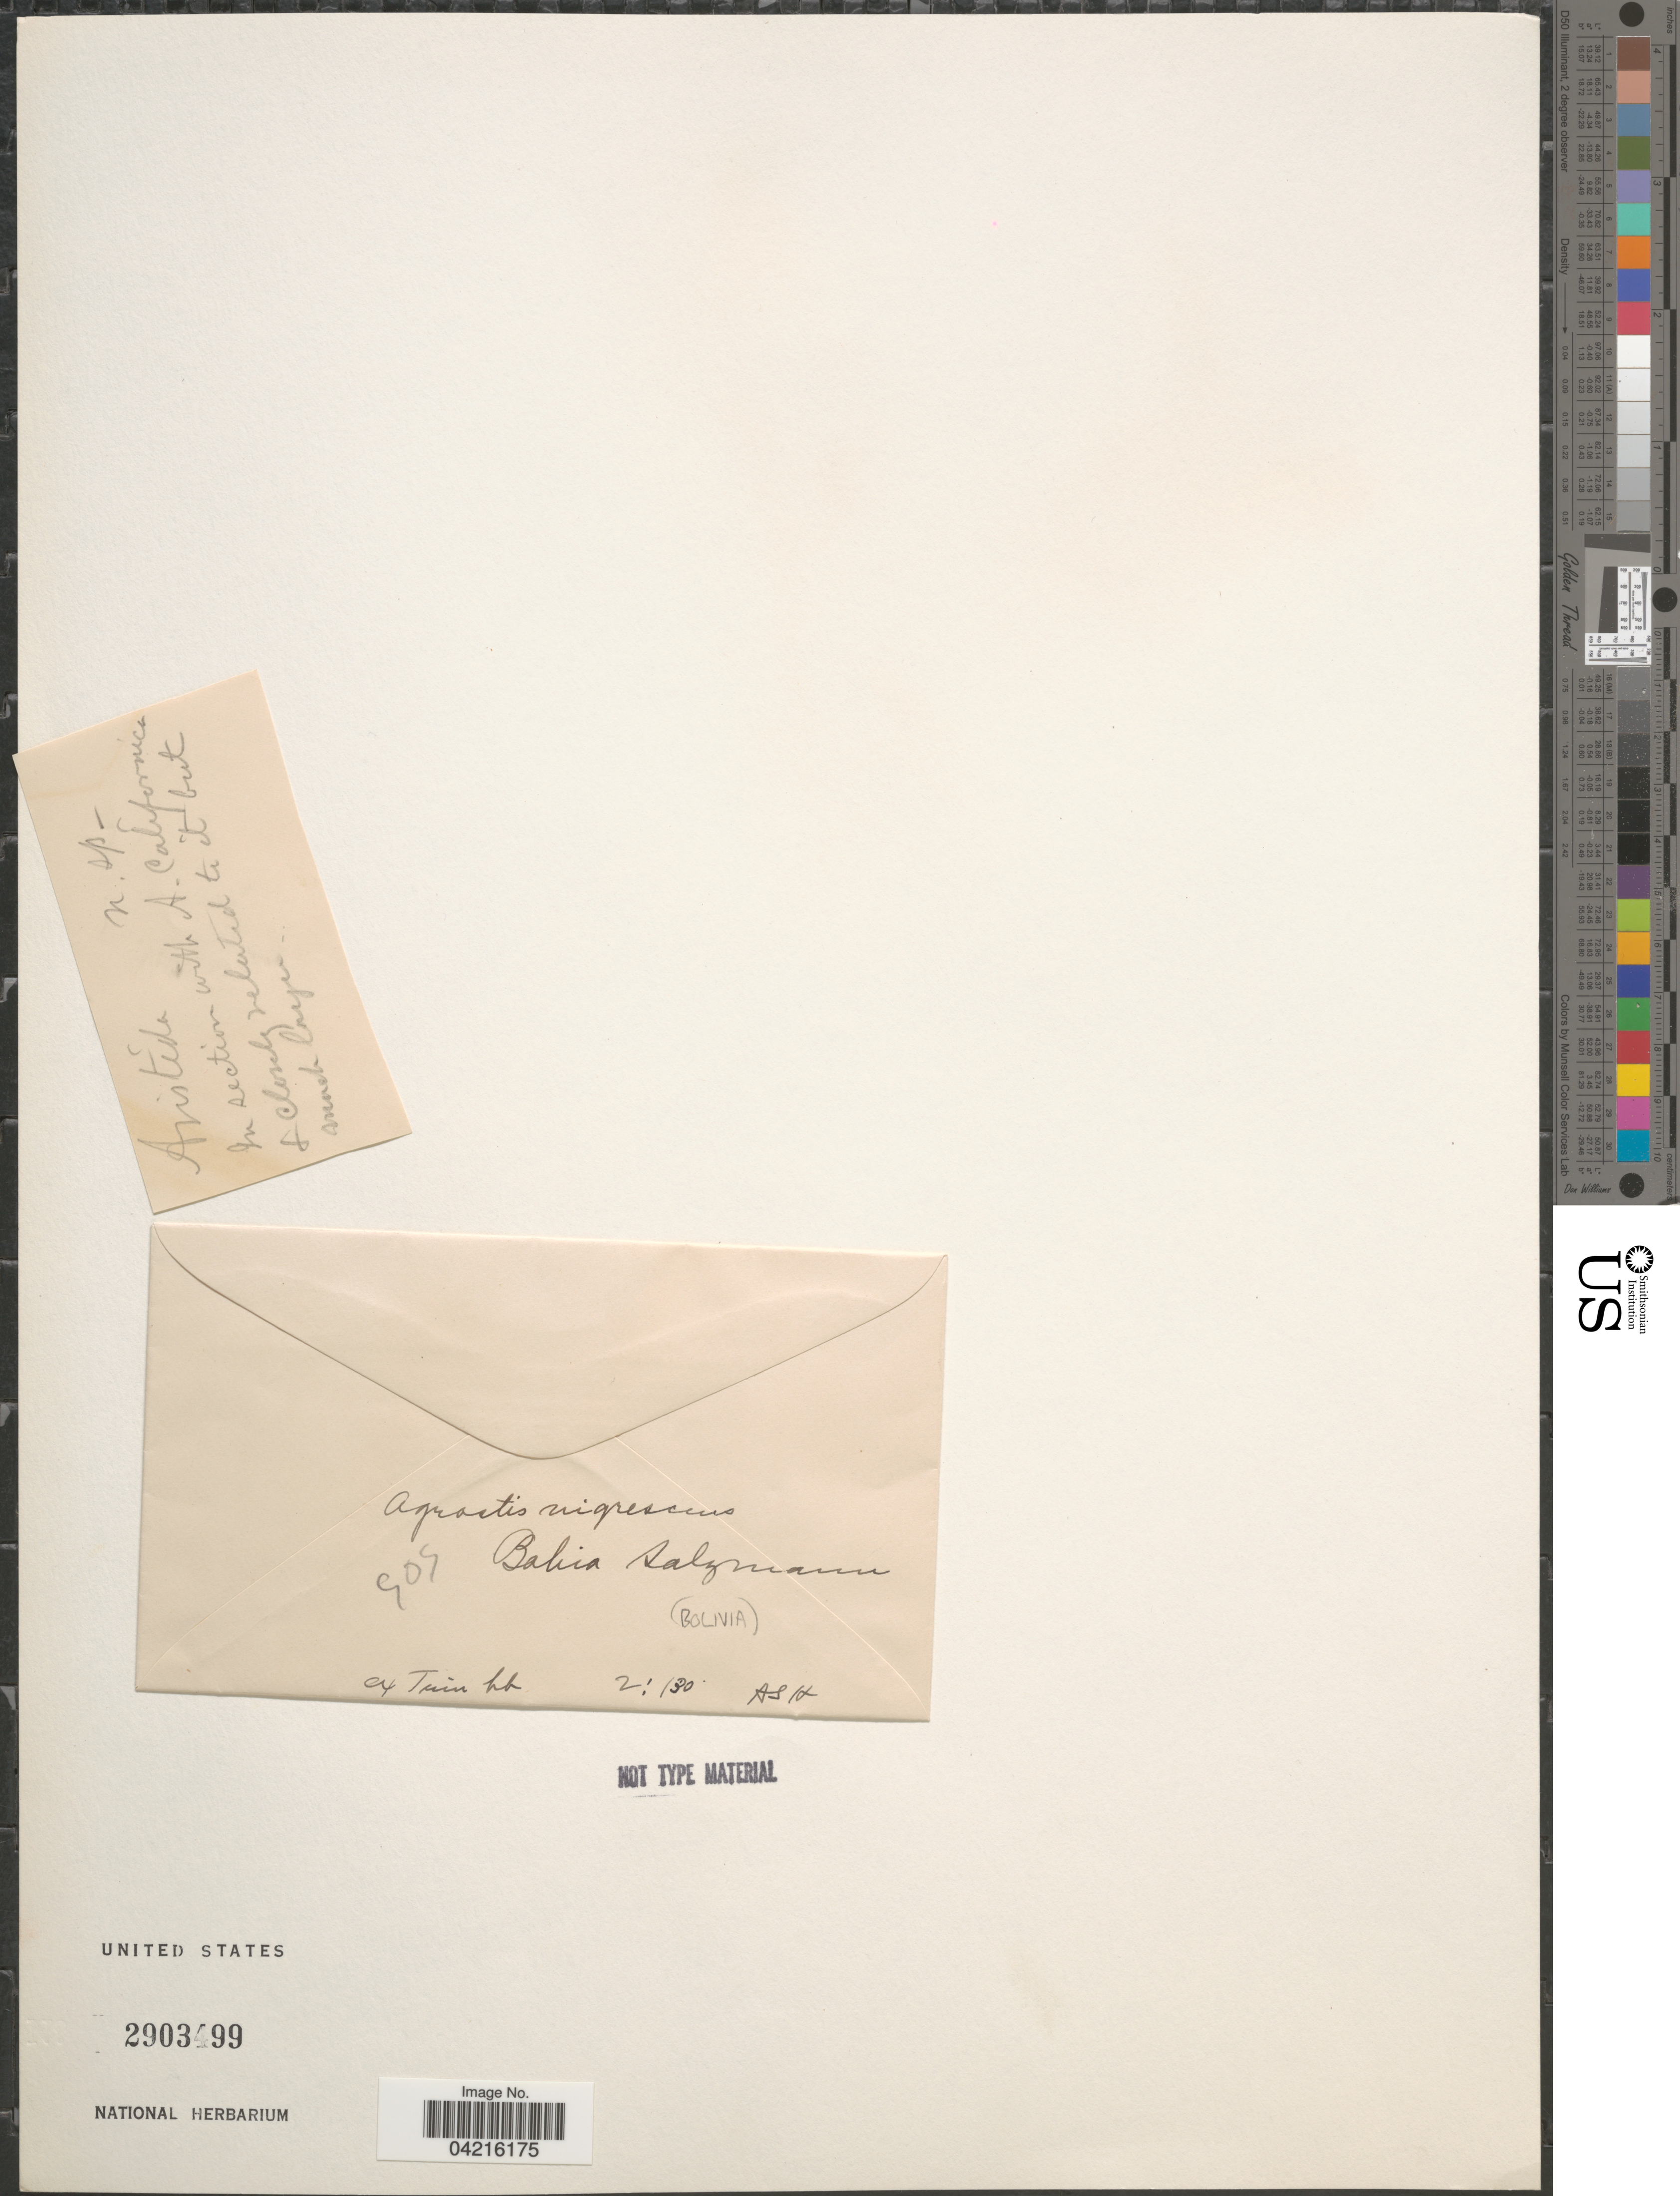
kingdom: Plantae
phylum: Tracheophyta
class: Liliopsida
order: Poales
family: Poaceae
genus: Aristida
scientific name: Aristida sp.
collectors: -- Salzmann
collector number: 909*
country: Bolivia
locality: Bahia.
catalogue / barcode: US 2903499